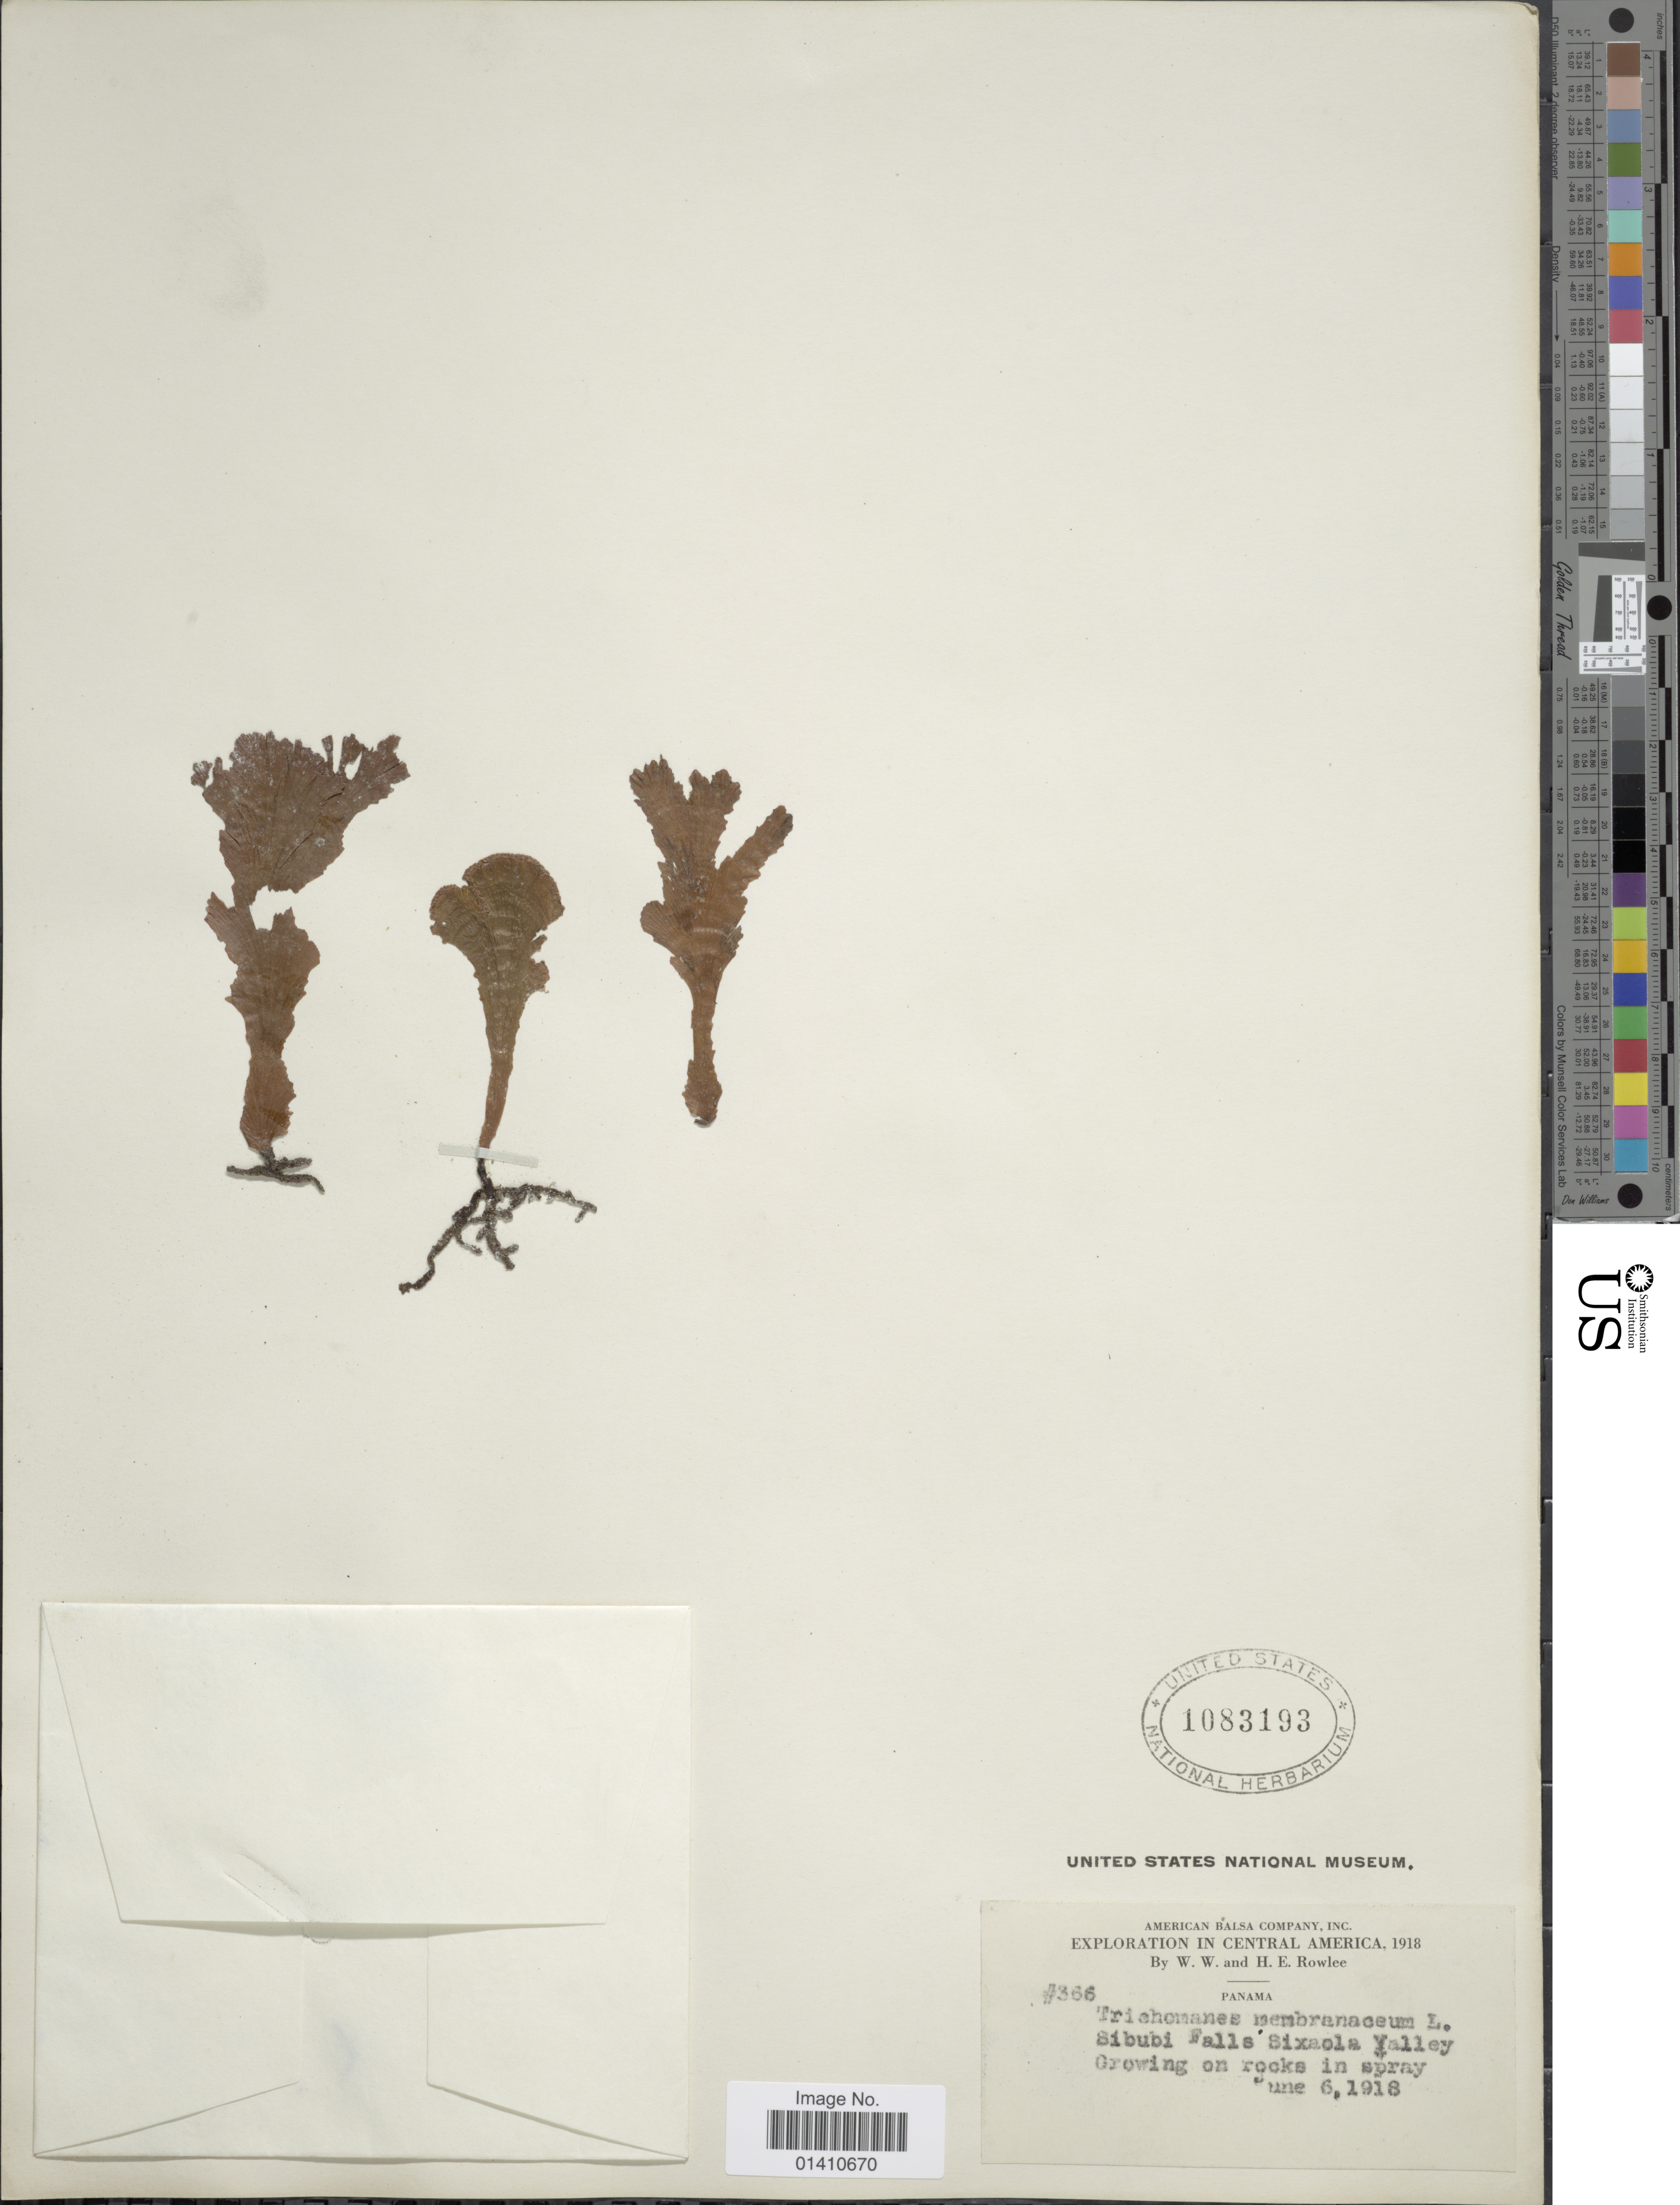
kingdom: Plantae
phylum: Tracheophyta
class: Polypodiopsida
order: Hymenophyllales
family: Hymenophyllaceae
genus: Didymoglossum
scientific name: Didymoglossum membranaceum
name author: (L.) Vareschi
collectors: W. W. Rowlee & H. E. Rowlee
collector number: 366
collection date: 1918-06-06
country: Panama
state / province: Panamá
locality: Sibubi falls Sixaola Valley. Growing on rocks in spray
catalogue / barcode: US 1083193